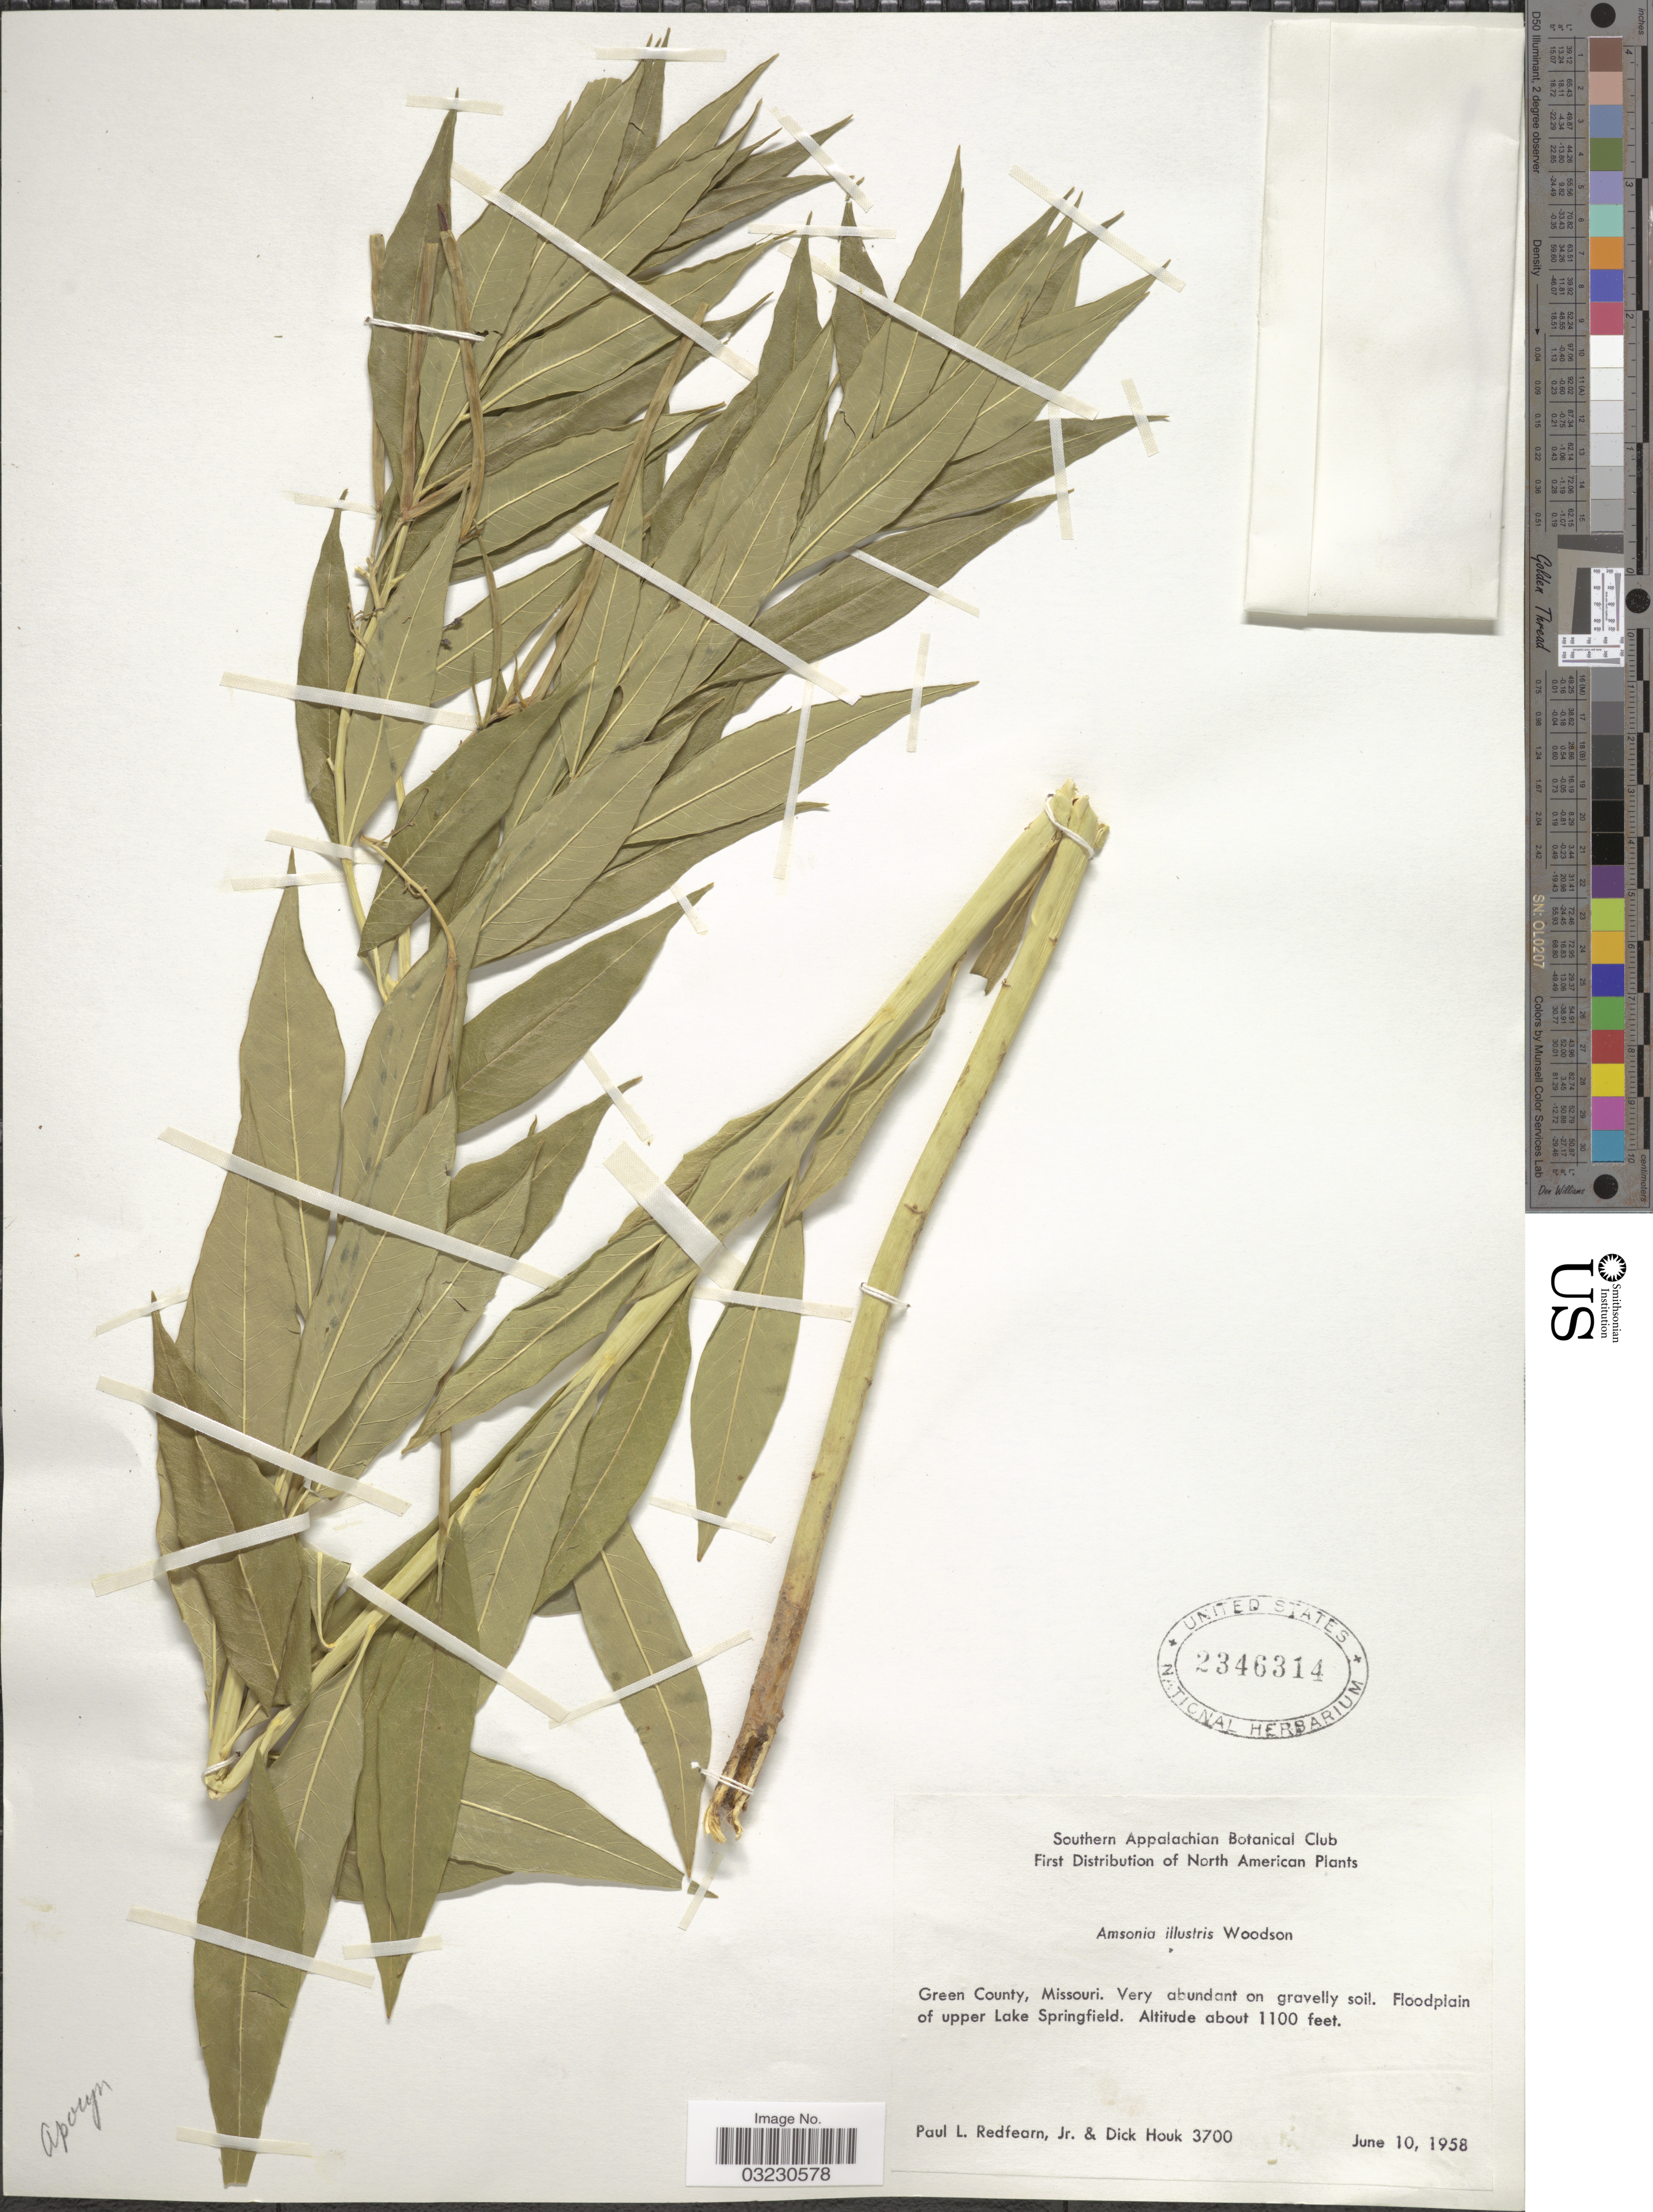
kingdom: Plantae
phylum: Tracheophyta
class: Magnoliopsida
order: Gentianales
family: Apocynaceae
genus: Amsonia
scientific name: Amsonia tabernaemontana var. salicifolia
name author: (Pursh) Woodson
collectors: P. Redfearn & D. Houk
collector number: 3700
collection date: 1958-06-10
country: United States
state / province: Missouri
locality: North American. Green County, Floodplain of upper Lake Springfield.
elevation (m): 335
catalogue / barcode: US 2346314